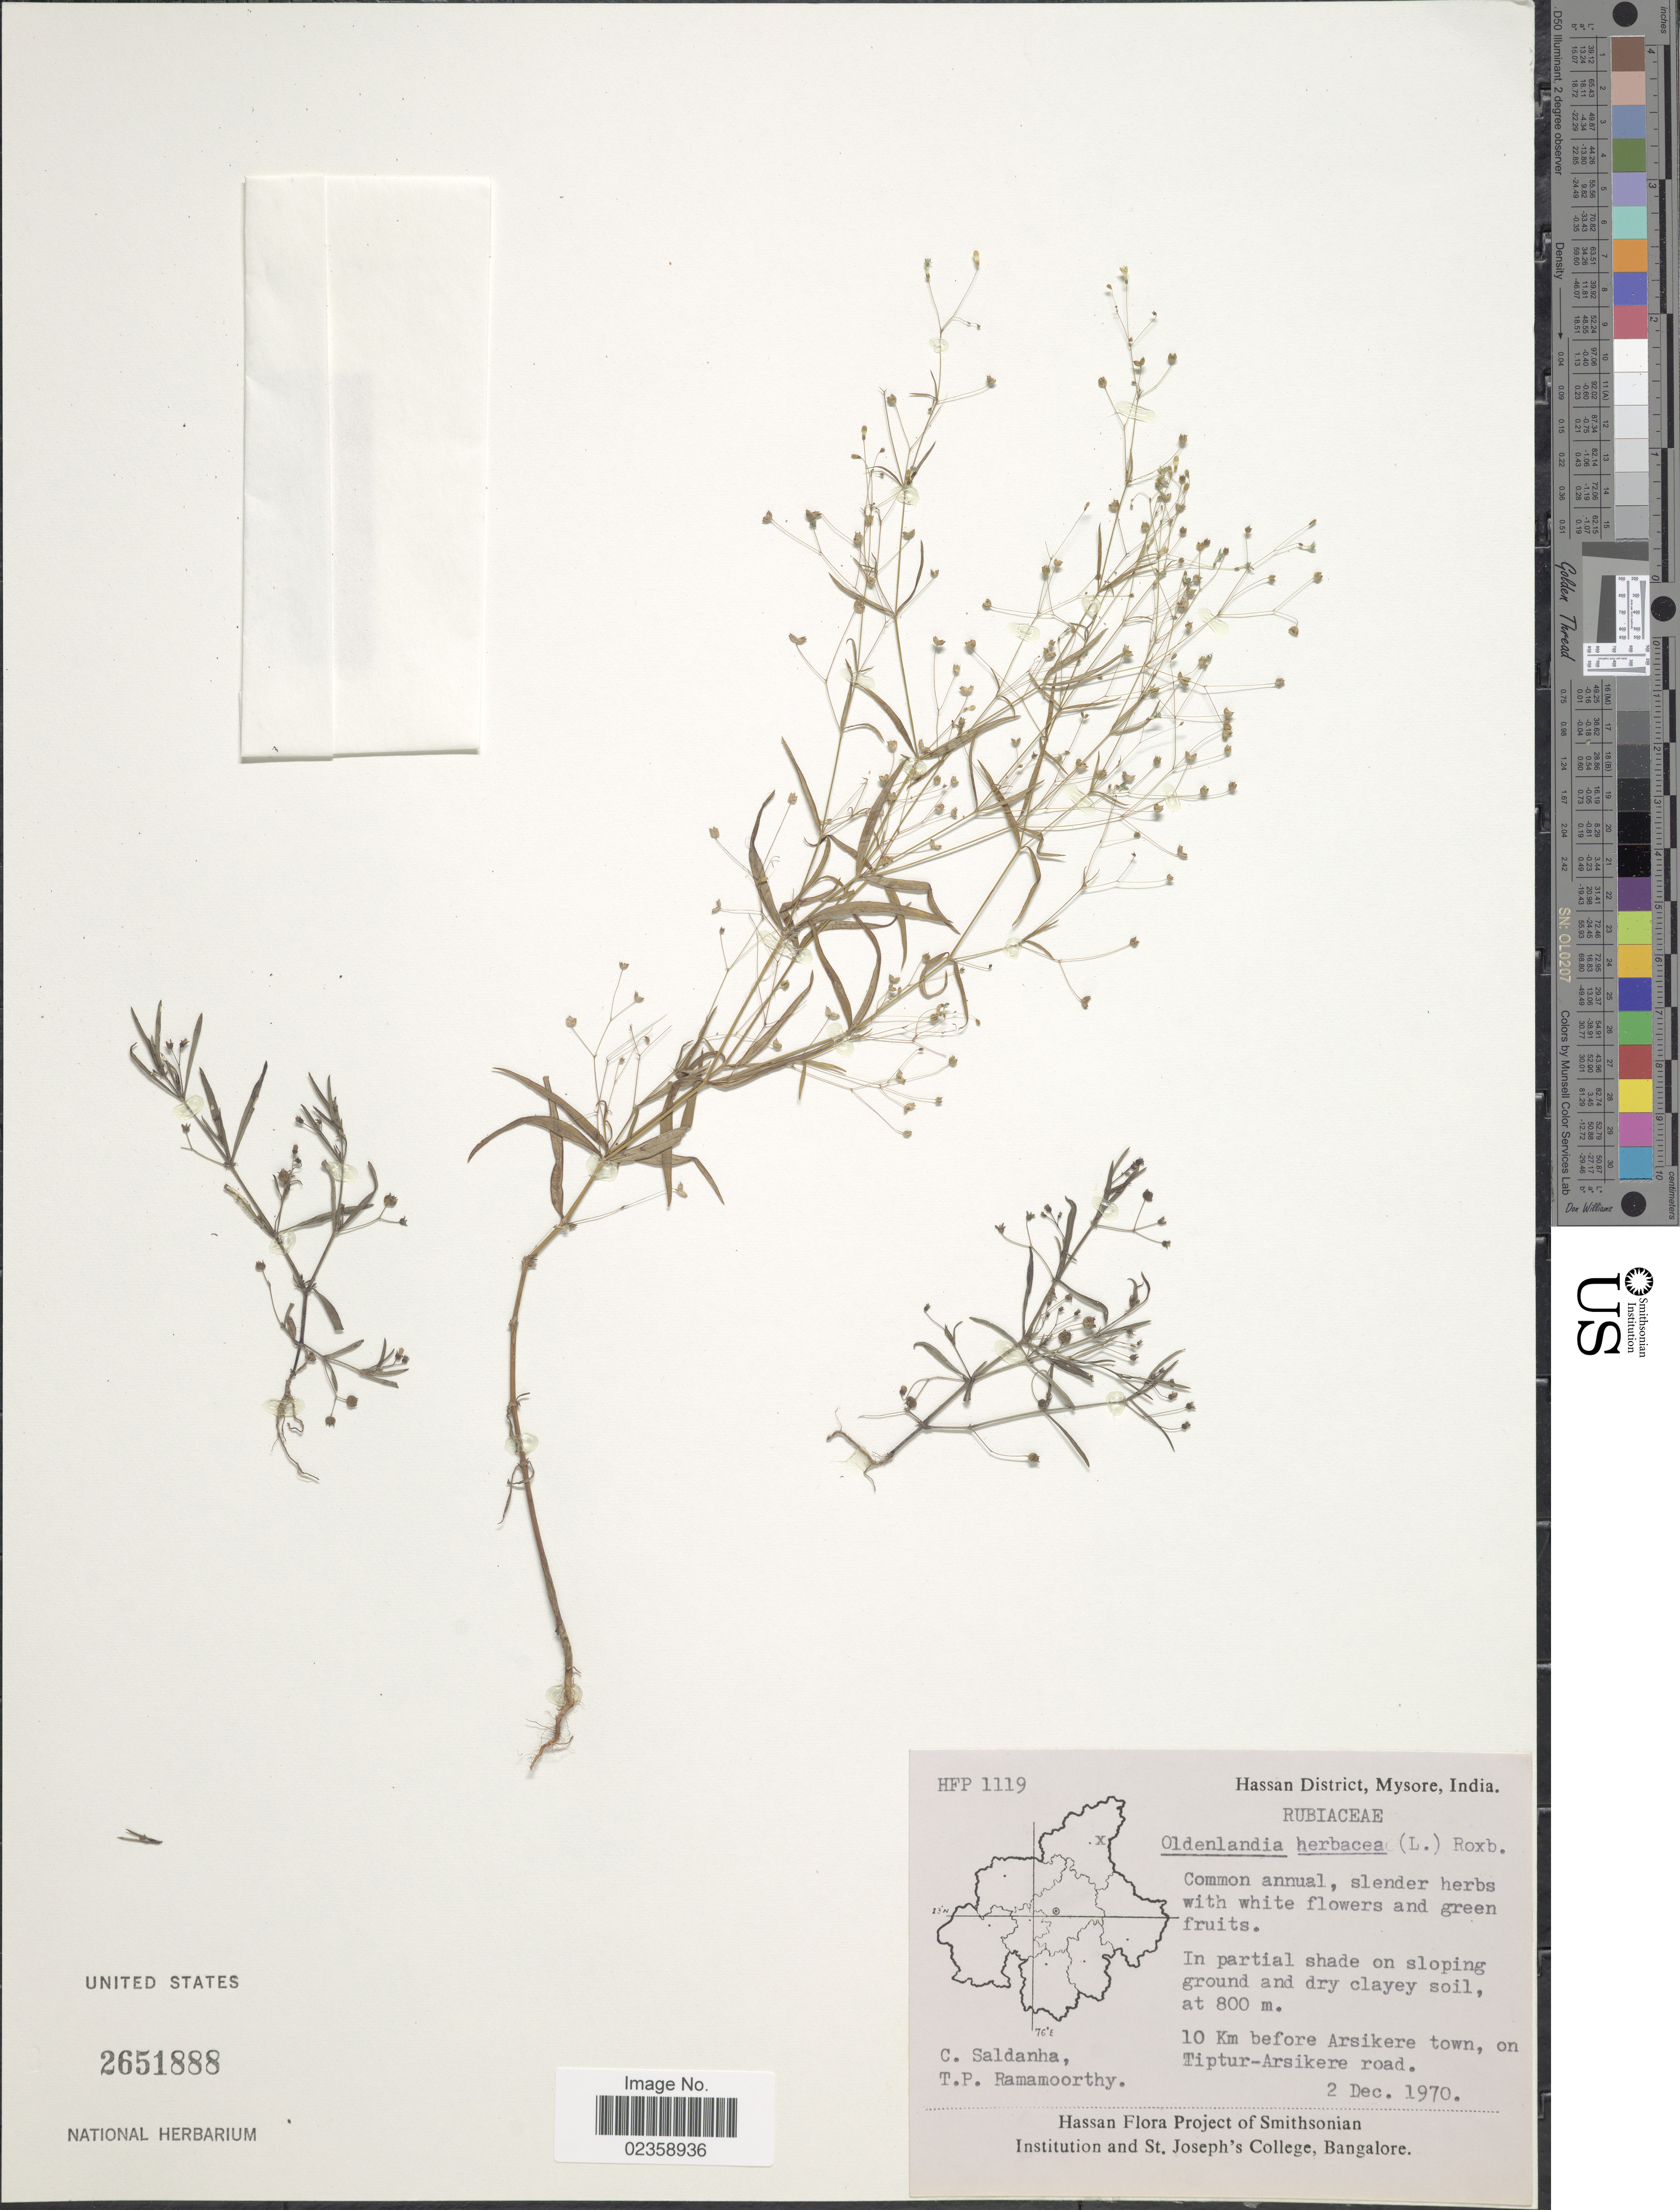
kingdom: Plantae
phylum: Tracheophyta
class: Magnoliopsida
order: Gentianales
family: Rubiaceae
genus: Oldenlandia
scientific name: Oldenlandia herbacea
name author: (L.) Roxb.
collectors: C. Saldanha & T. P. Ramamoorthy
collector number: HFP1119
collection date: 1970-12-02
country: India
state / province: Karnataka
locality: Hassan District, Mysore, India. 10 Km before Arsikere town, on Tiptur-Arsikere road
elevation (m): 800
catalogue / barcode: US 2651888